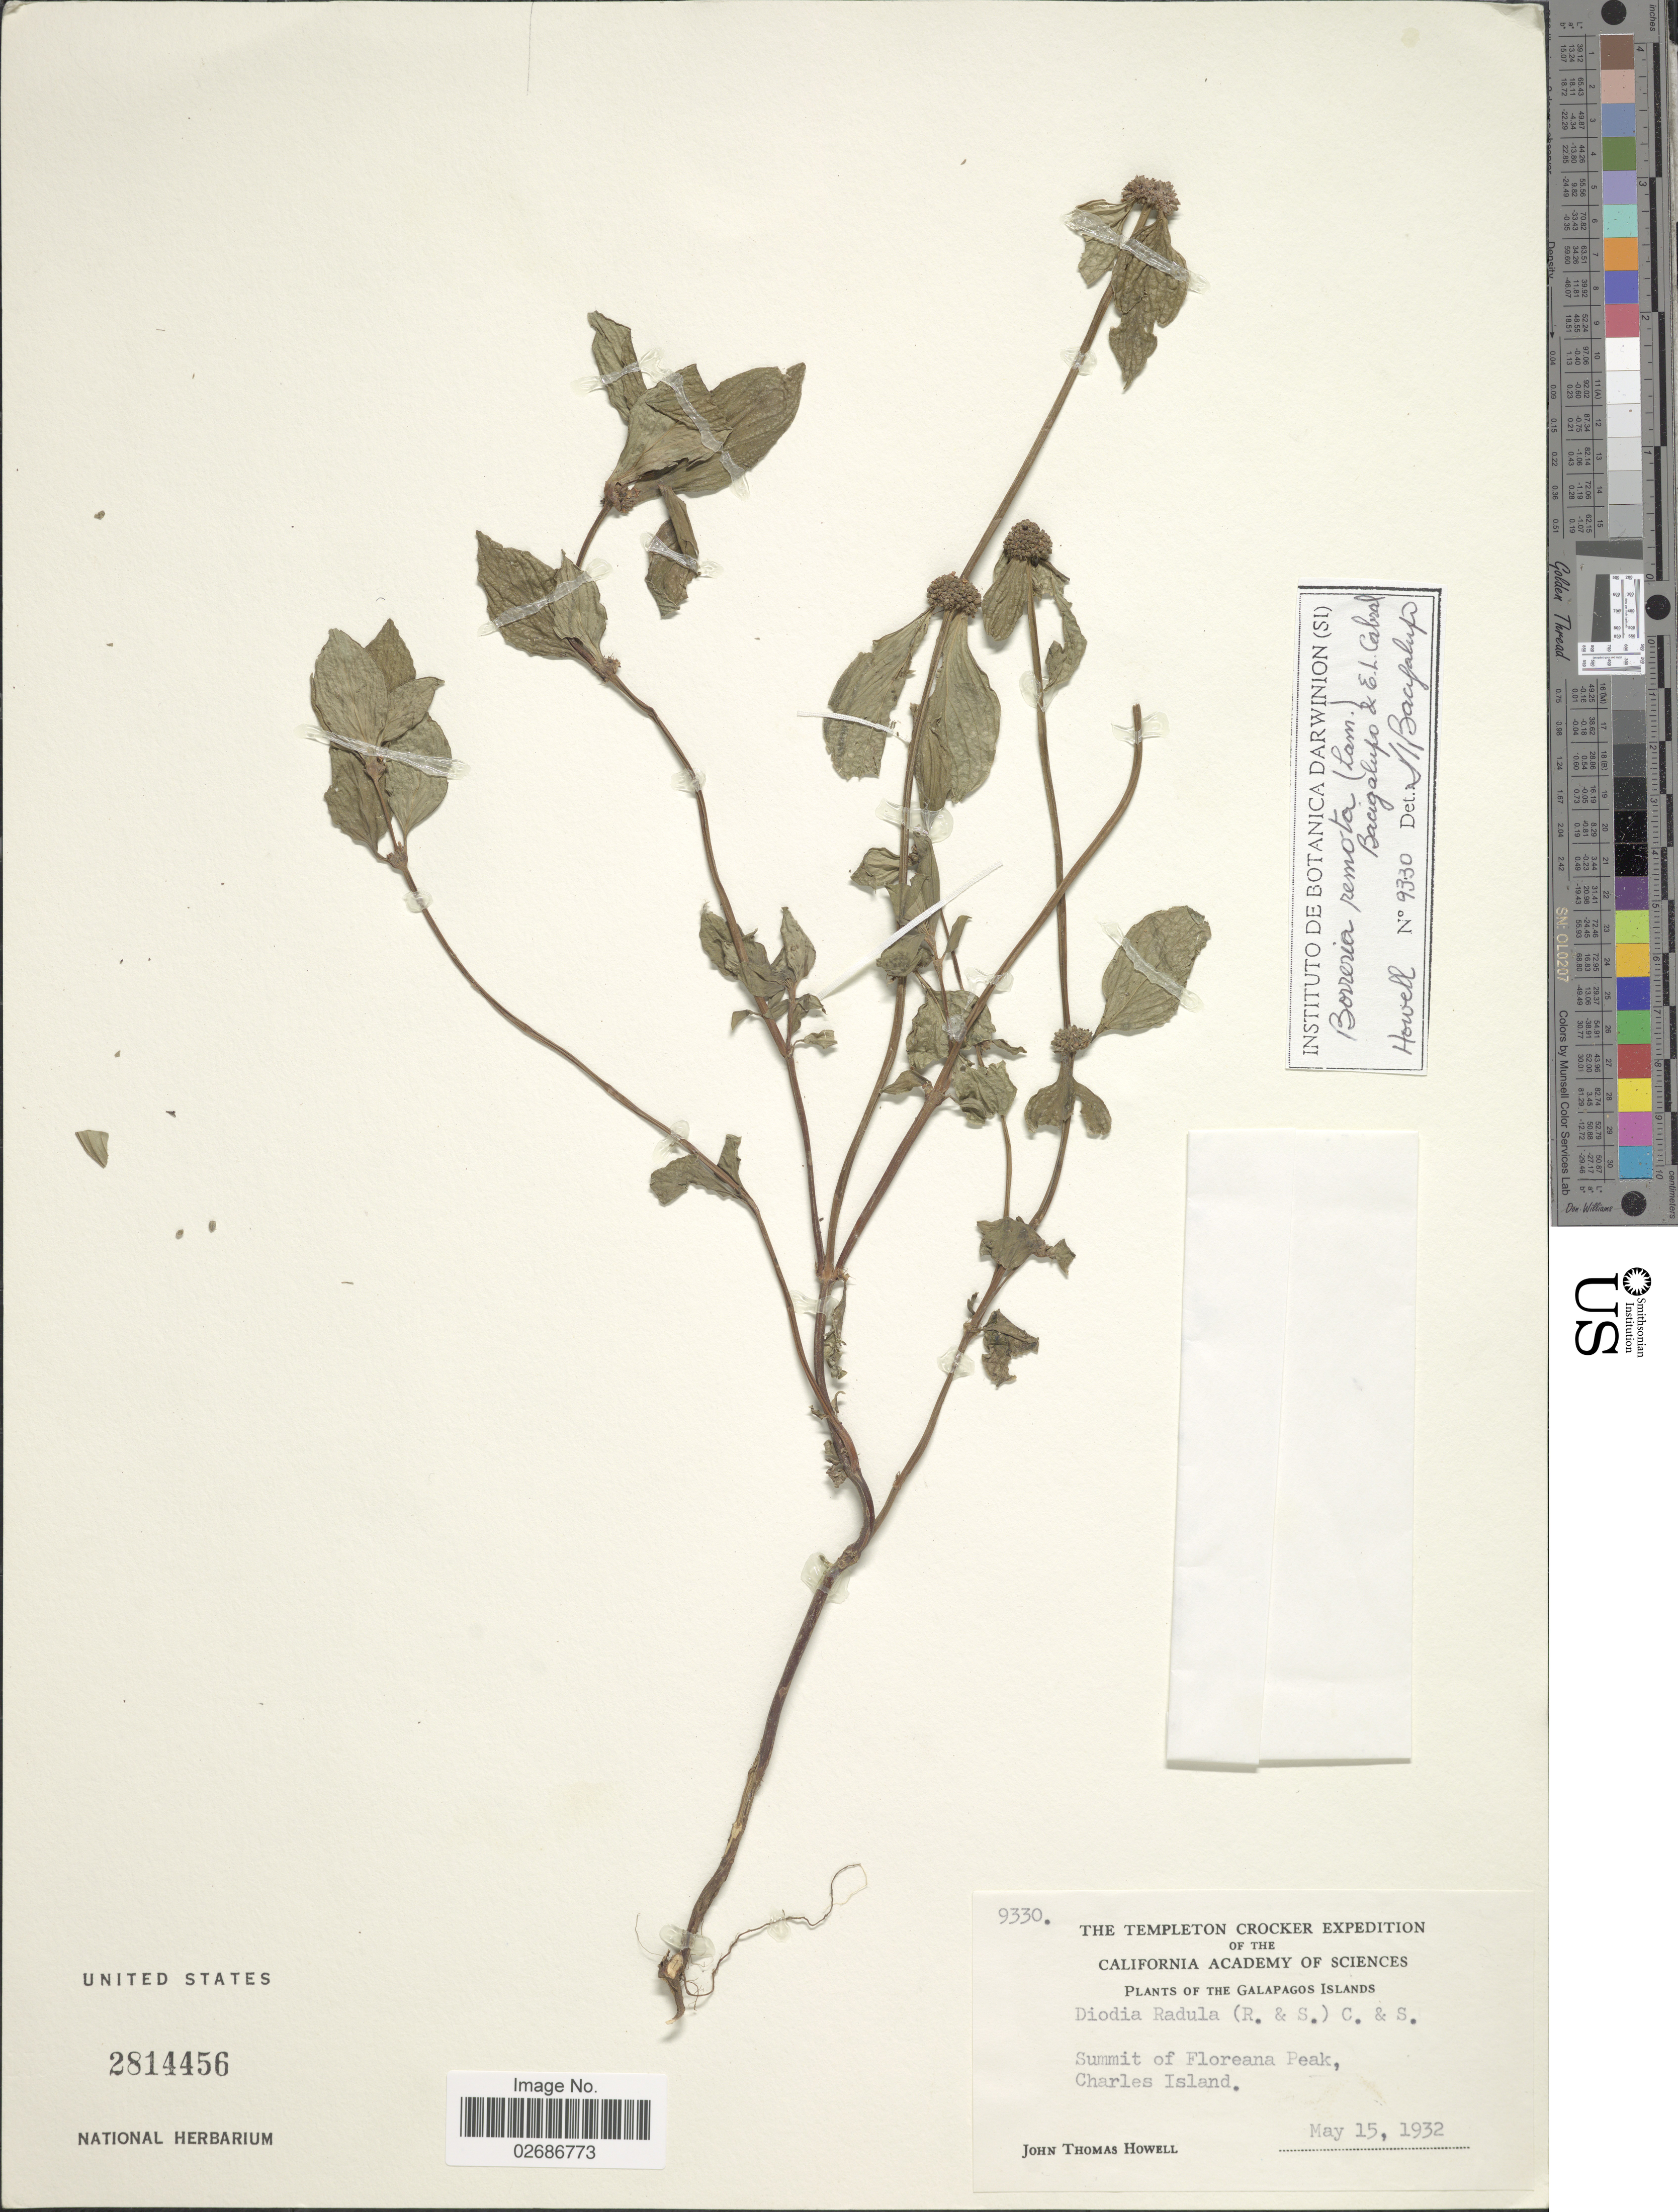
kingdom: Plantae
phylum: Tracheophyta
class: Magnoliopsida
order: Gentianales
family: Rubiaceae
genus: Borreria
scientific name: Borreria remota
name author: (Lam.) Bacigalupo & E.L. Cabral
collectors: J. T. Howell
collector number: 9330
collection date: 1932-05-15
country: Ecuador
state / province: Colón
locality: Galapagos Islands. Summit of Floreana Peak, Charles Island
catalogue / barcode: US 2814456